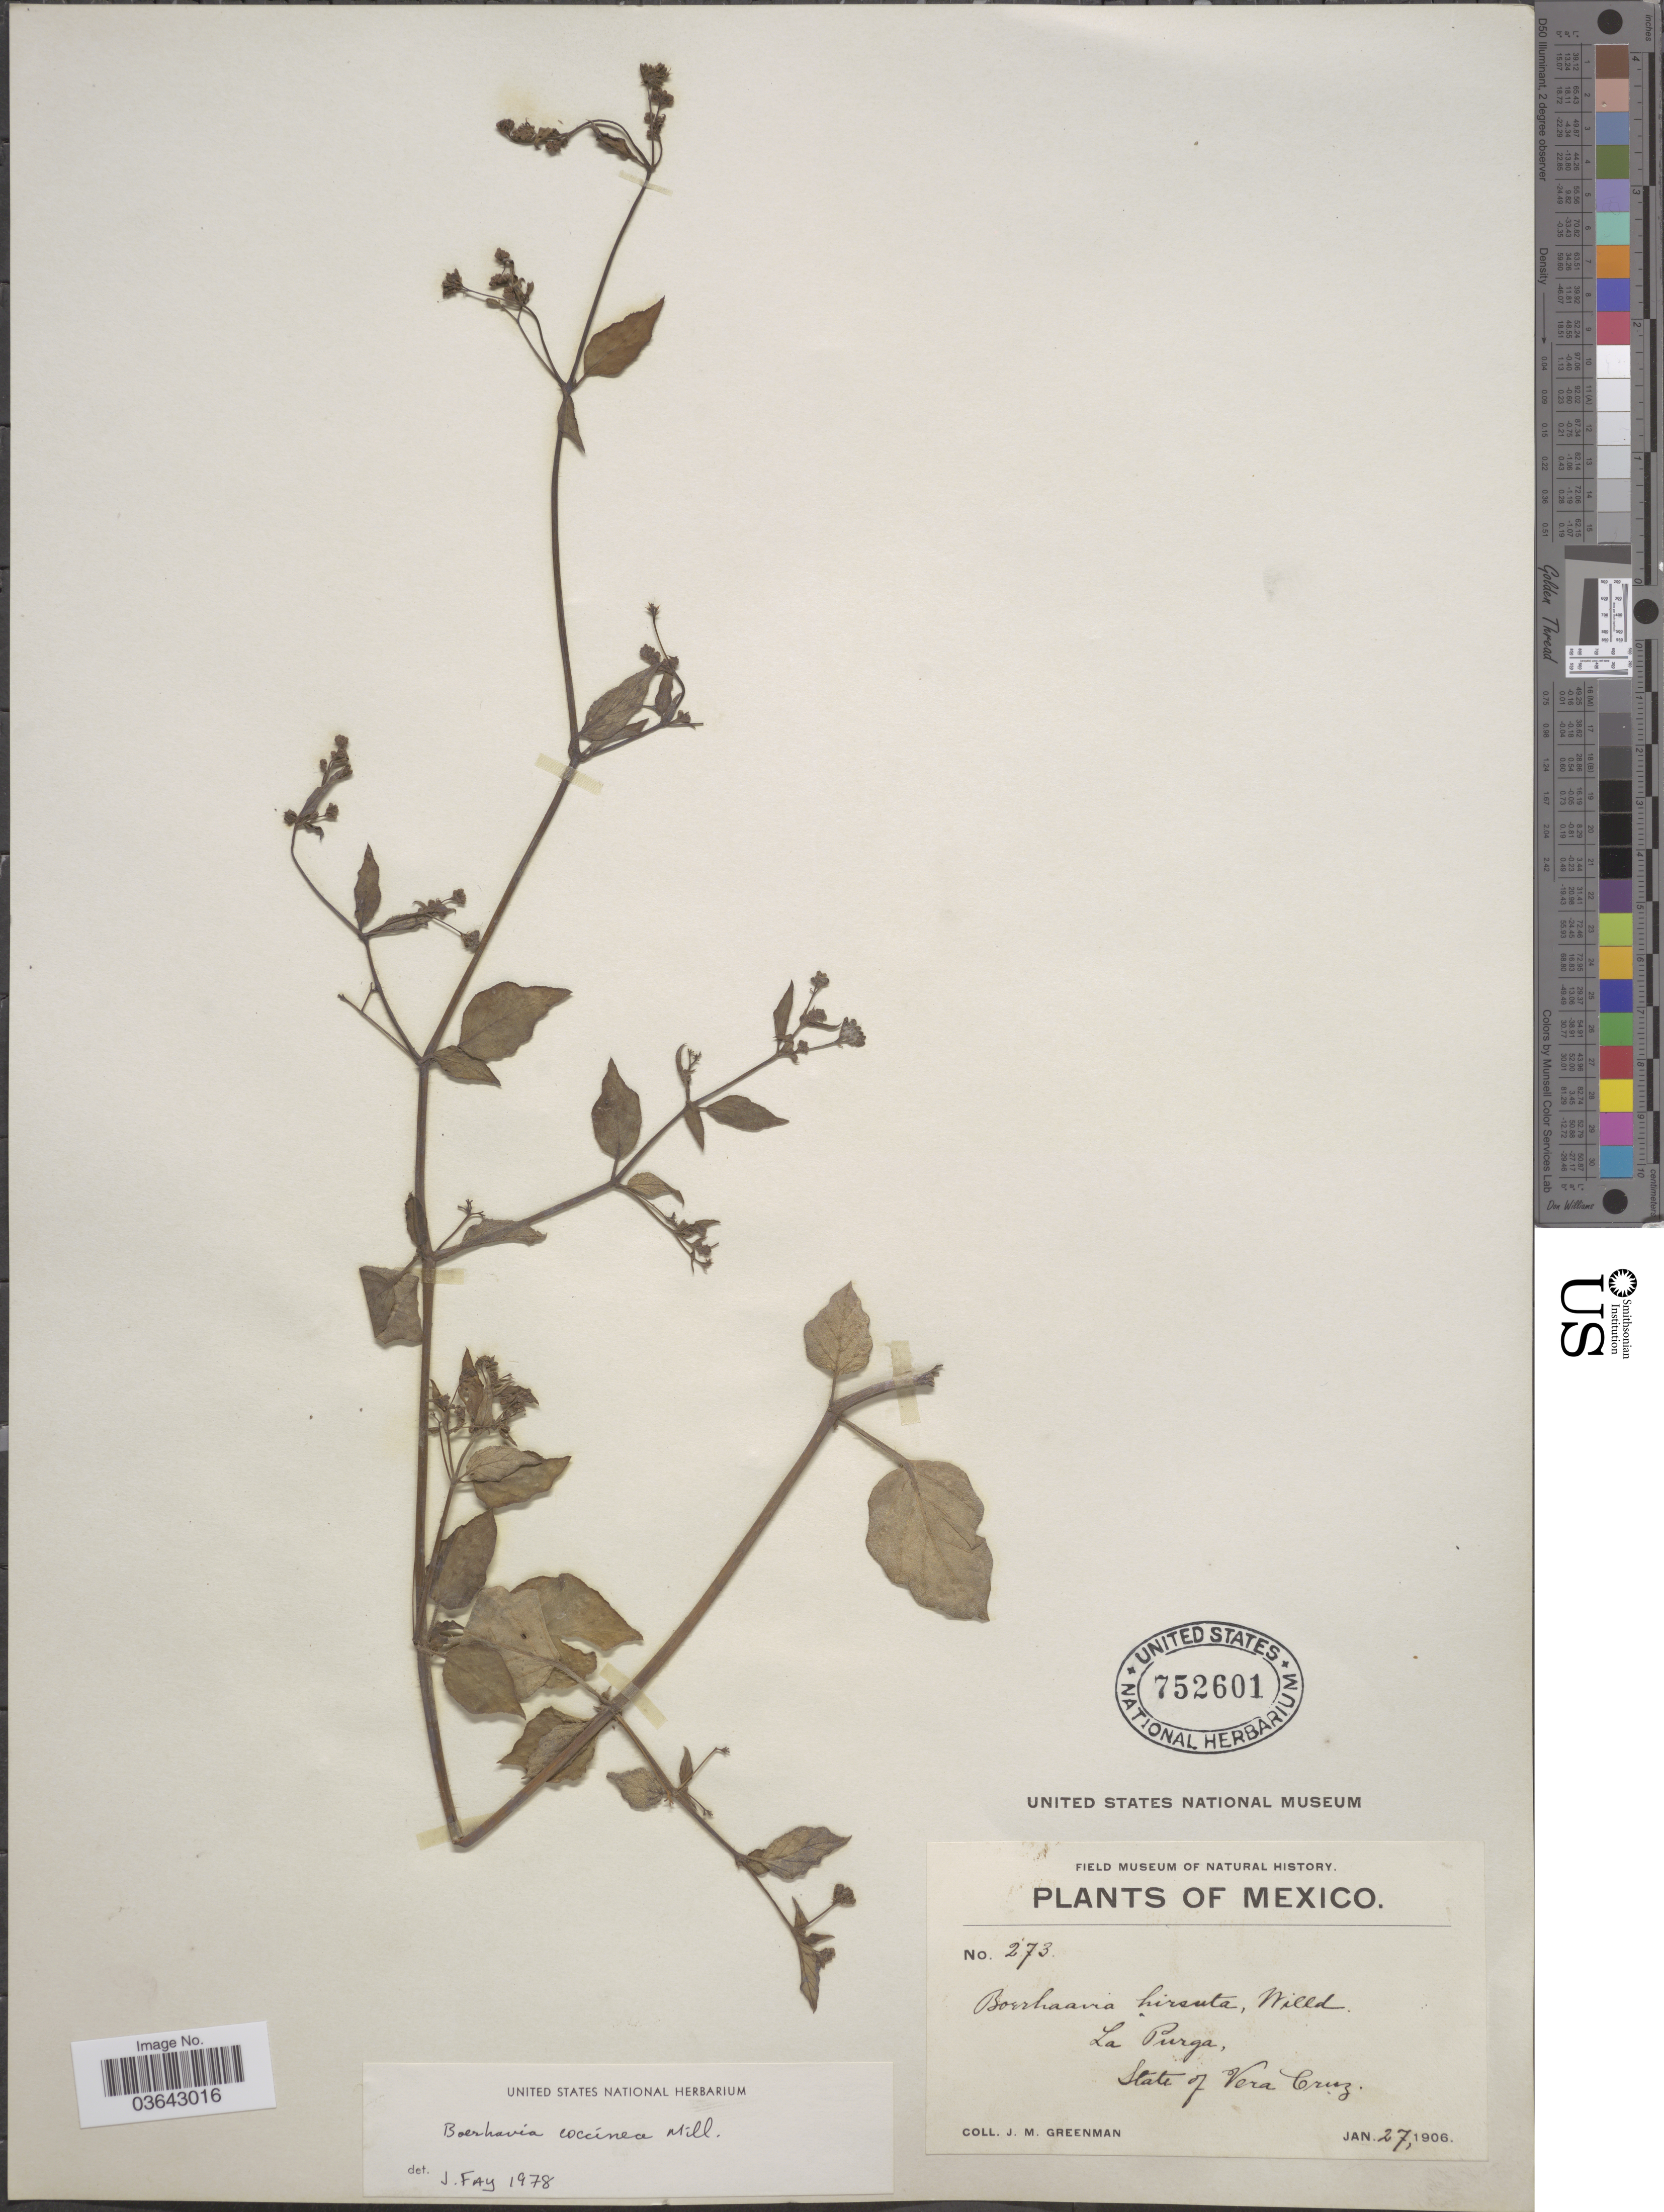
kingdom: Plantae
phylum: Tracheophyta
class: Magnoliopsida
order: Caryophyllales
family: Nyctaginaceae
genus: Boerhavia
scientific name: Boerhavia coccinea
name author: Mill.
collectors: J. M. Greenman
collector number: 273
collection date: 1906-01-27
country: Mexico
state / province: Veracruz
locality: La Purga.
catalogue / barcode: US 752601